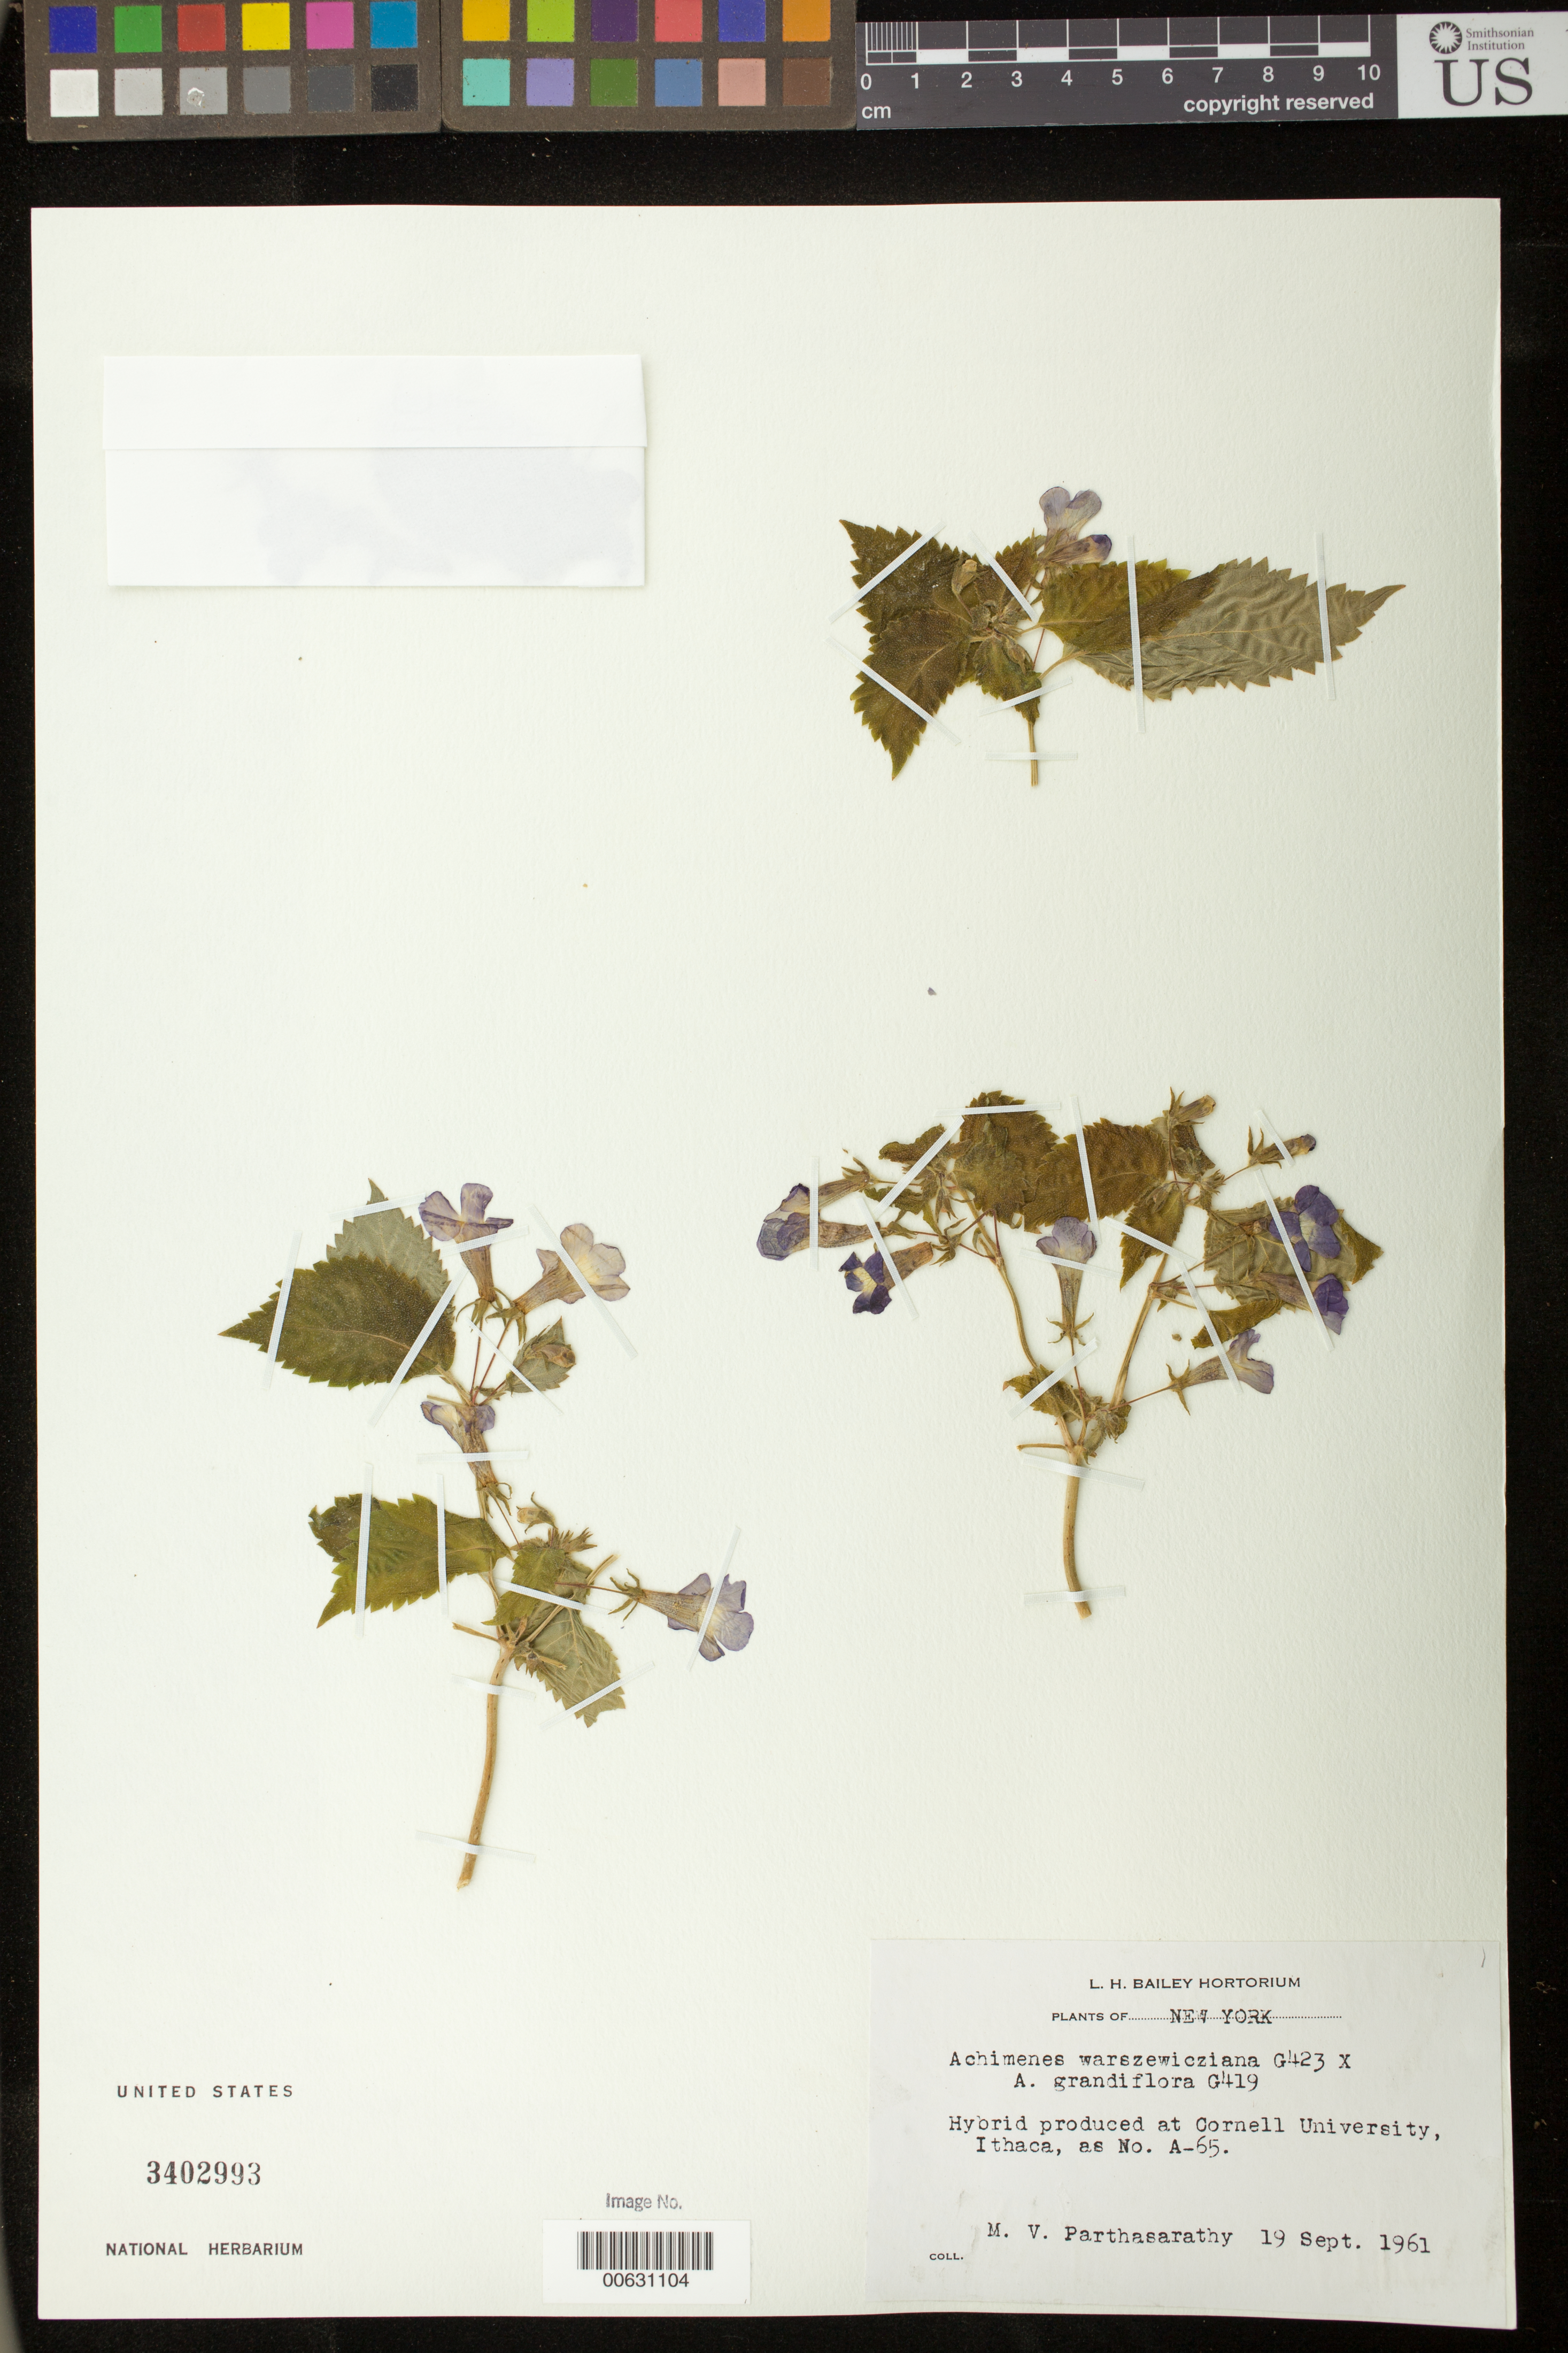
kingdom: Plantae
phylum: Tracheophyta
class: Magnoliopsida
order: Lamiales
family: Gesneriaceae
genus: Achimenes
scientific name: Achimenes hybrid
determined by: Skog, Laurence E.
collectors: M. Parthasarathy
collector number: s.n. [A-65]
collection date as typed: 19 Sep 1961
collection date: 1961-09-19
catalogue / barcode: US 3402993